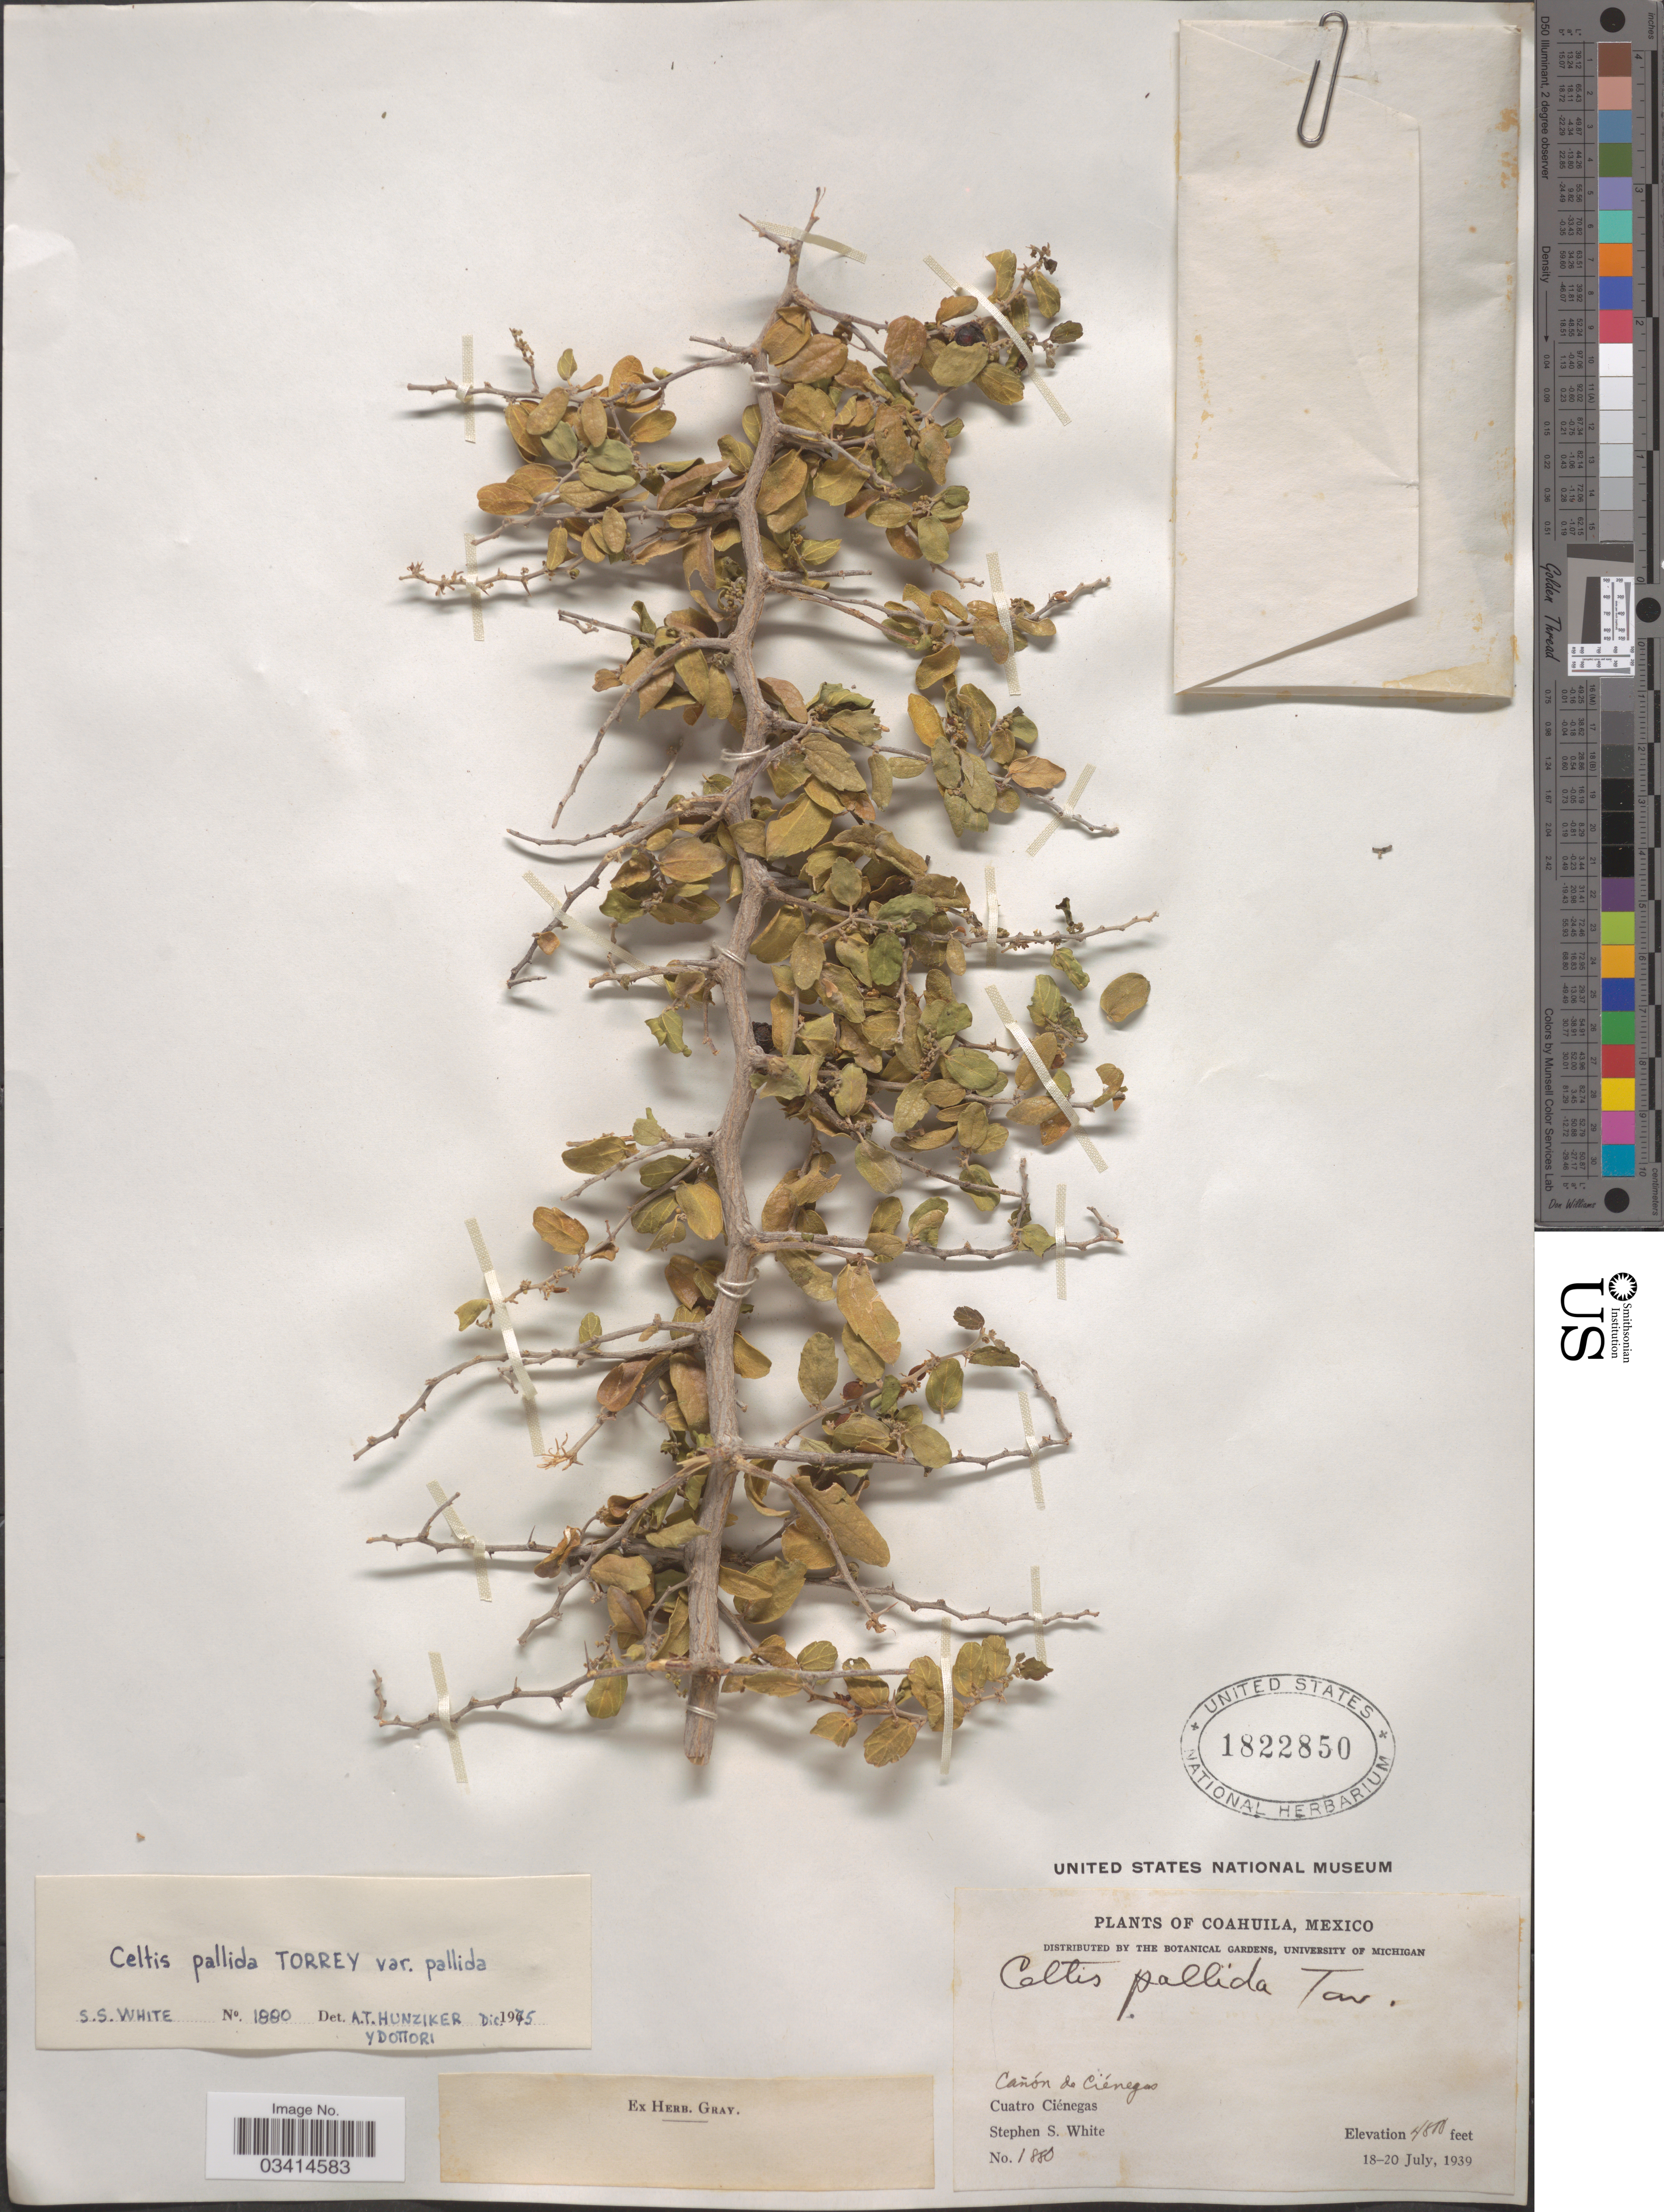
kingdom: Plantae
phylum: Tracheophyta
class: Magnoliopsida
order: Rosales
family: Cannabaceae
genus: Celtis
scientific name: Celtis pallida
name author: Torr. in Emory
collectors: S. S. White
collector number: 1880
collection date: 1939-07-18/1939-07-20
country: Mexico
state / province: Coahuila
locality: Cañón de Ciénegas. Cuatro Ciénegas.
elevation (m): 1463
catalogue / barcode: US 1822850